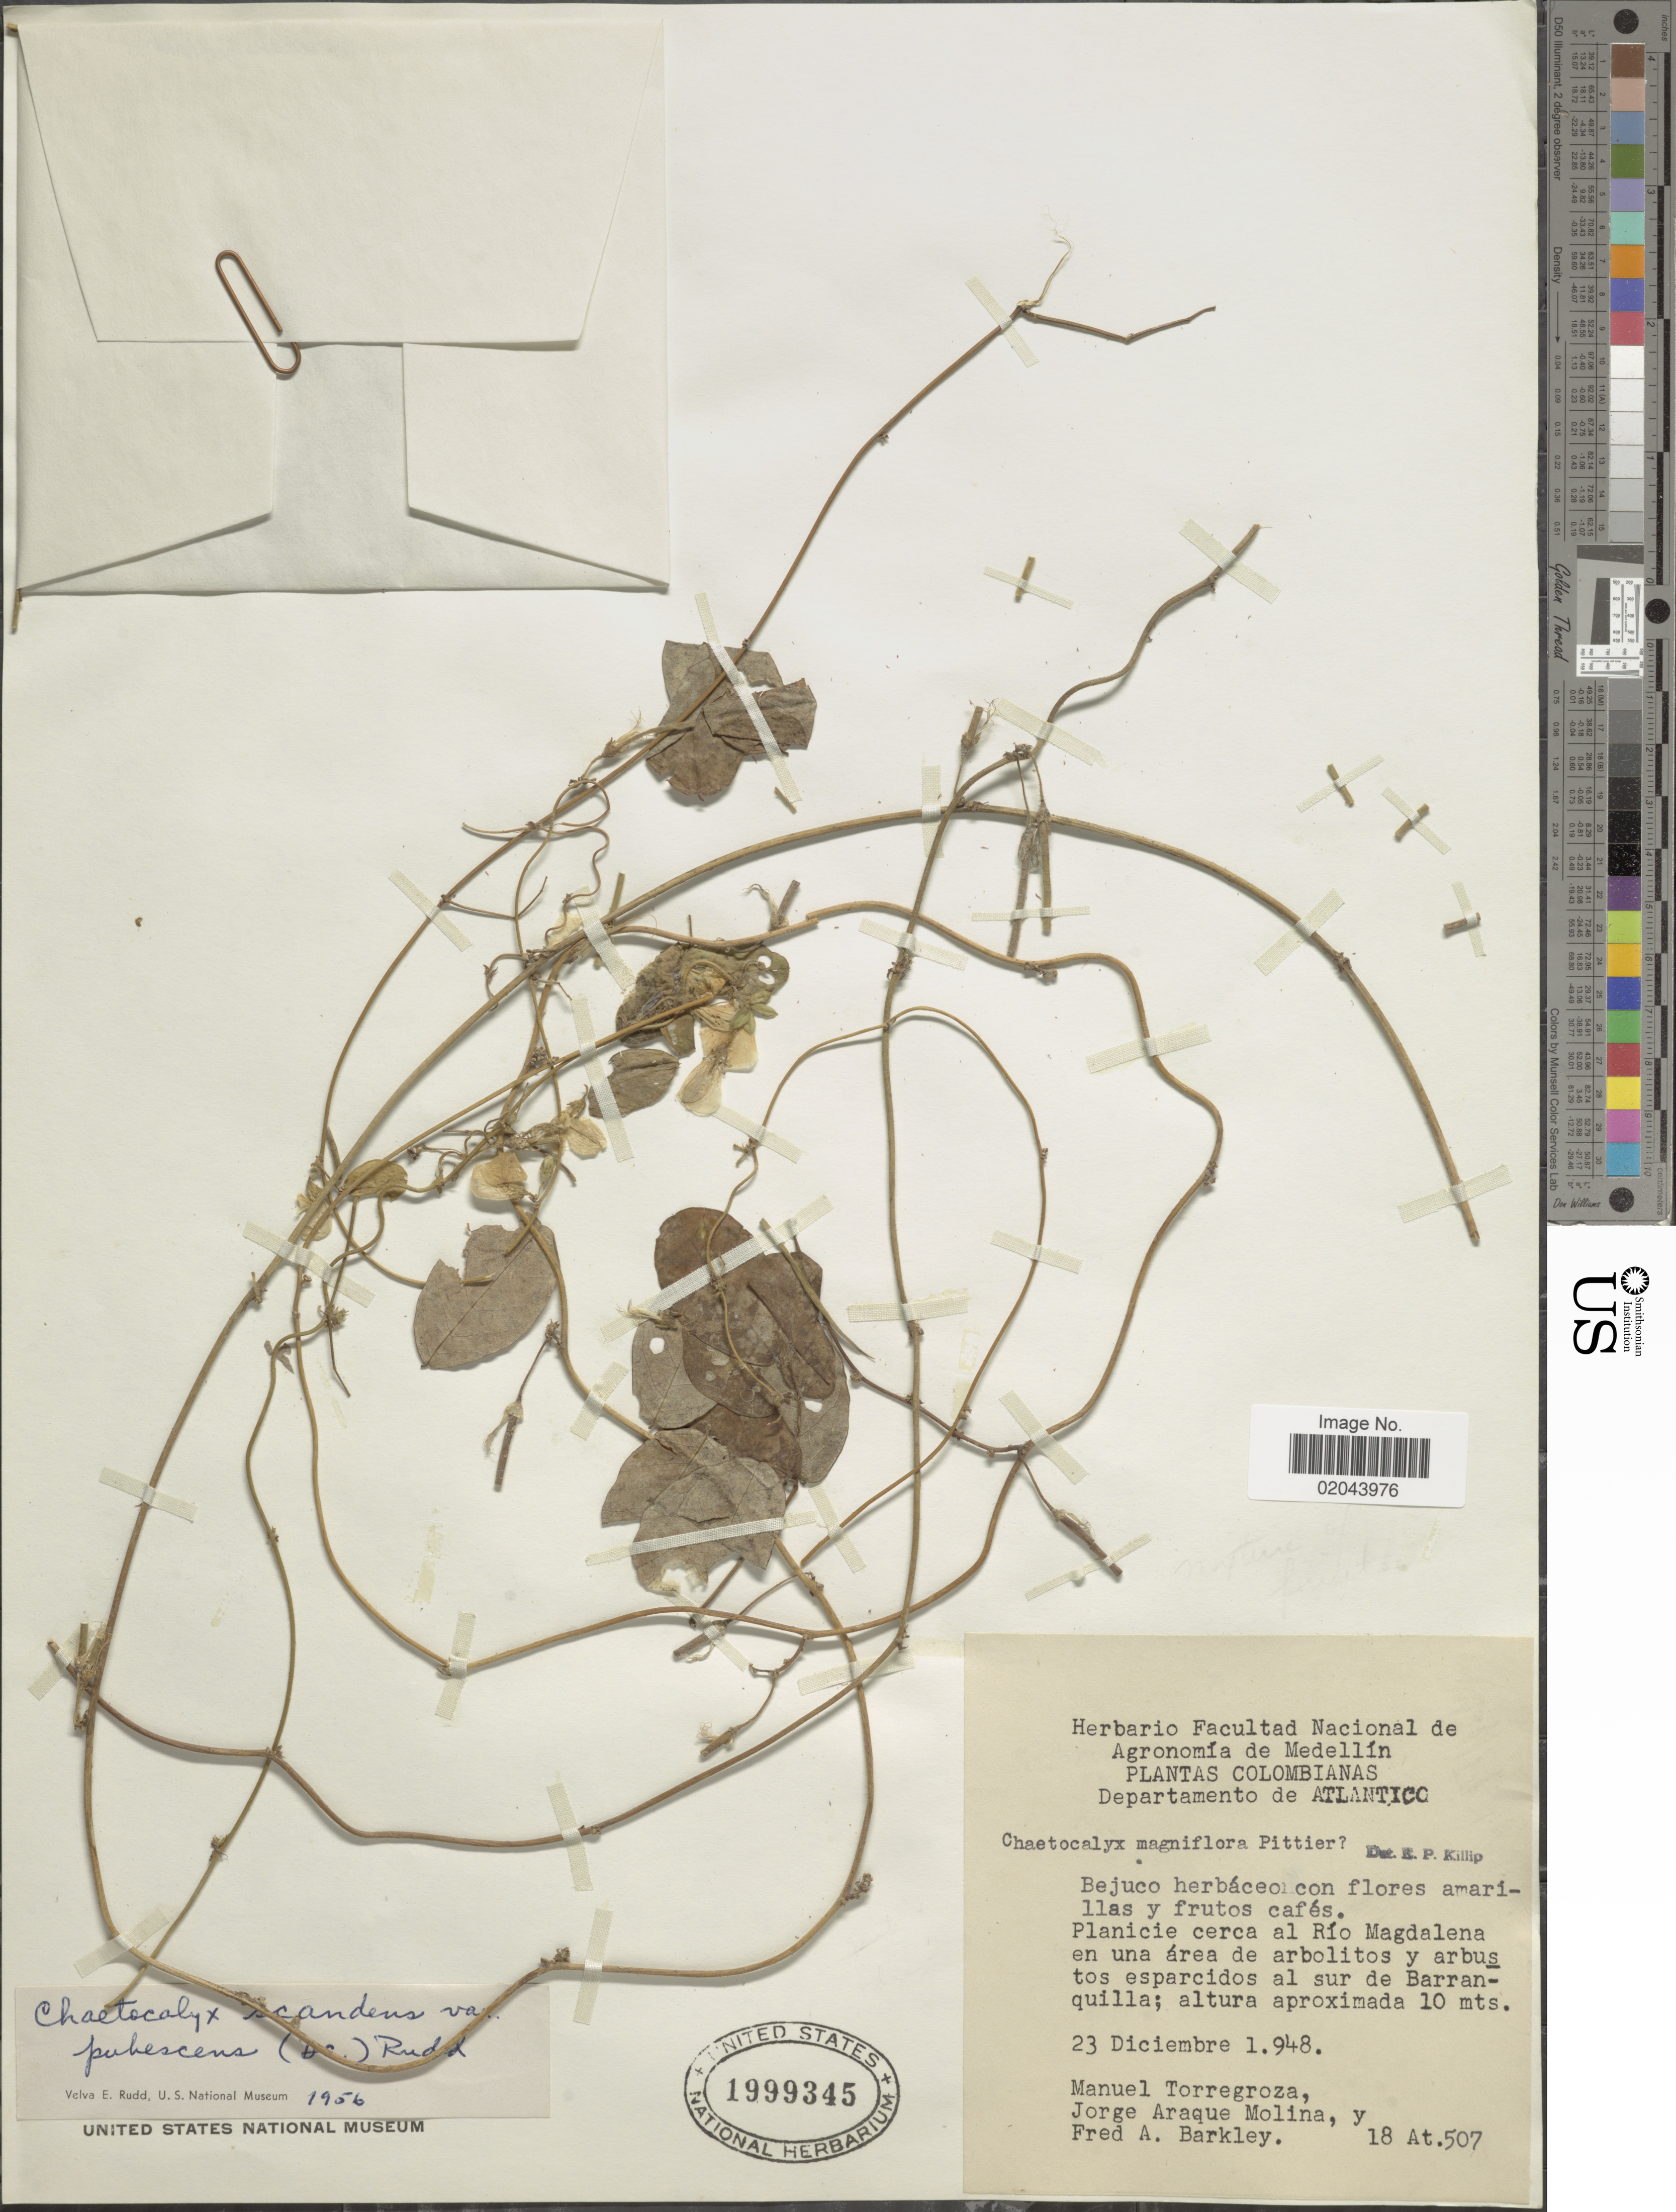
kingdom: Plantae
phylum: Tracheophyta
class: Magnoliopsida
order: Fabales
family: Fabaceae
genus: Chaetocalyx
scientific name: Chaetocalyx scandens var. pubescens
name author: (DC.) Rudd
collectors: M. Torregroza C., J. Araque Molina & F. A. Barkley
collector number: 18At507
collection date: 1948-12-23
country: Colombia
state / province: Atlántico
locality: Departamento de Atlantico, Plaanicie cerca al Río Magdalena en una área de arbolitos y arbustos esparcidos al sur de Barranquilla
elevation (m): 10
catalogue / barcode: US 1999345